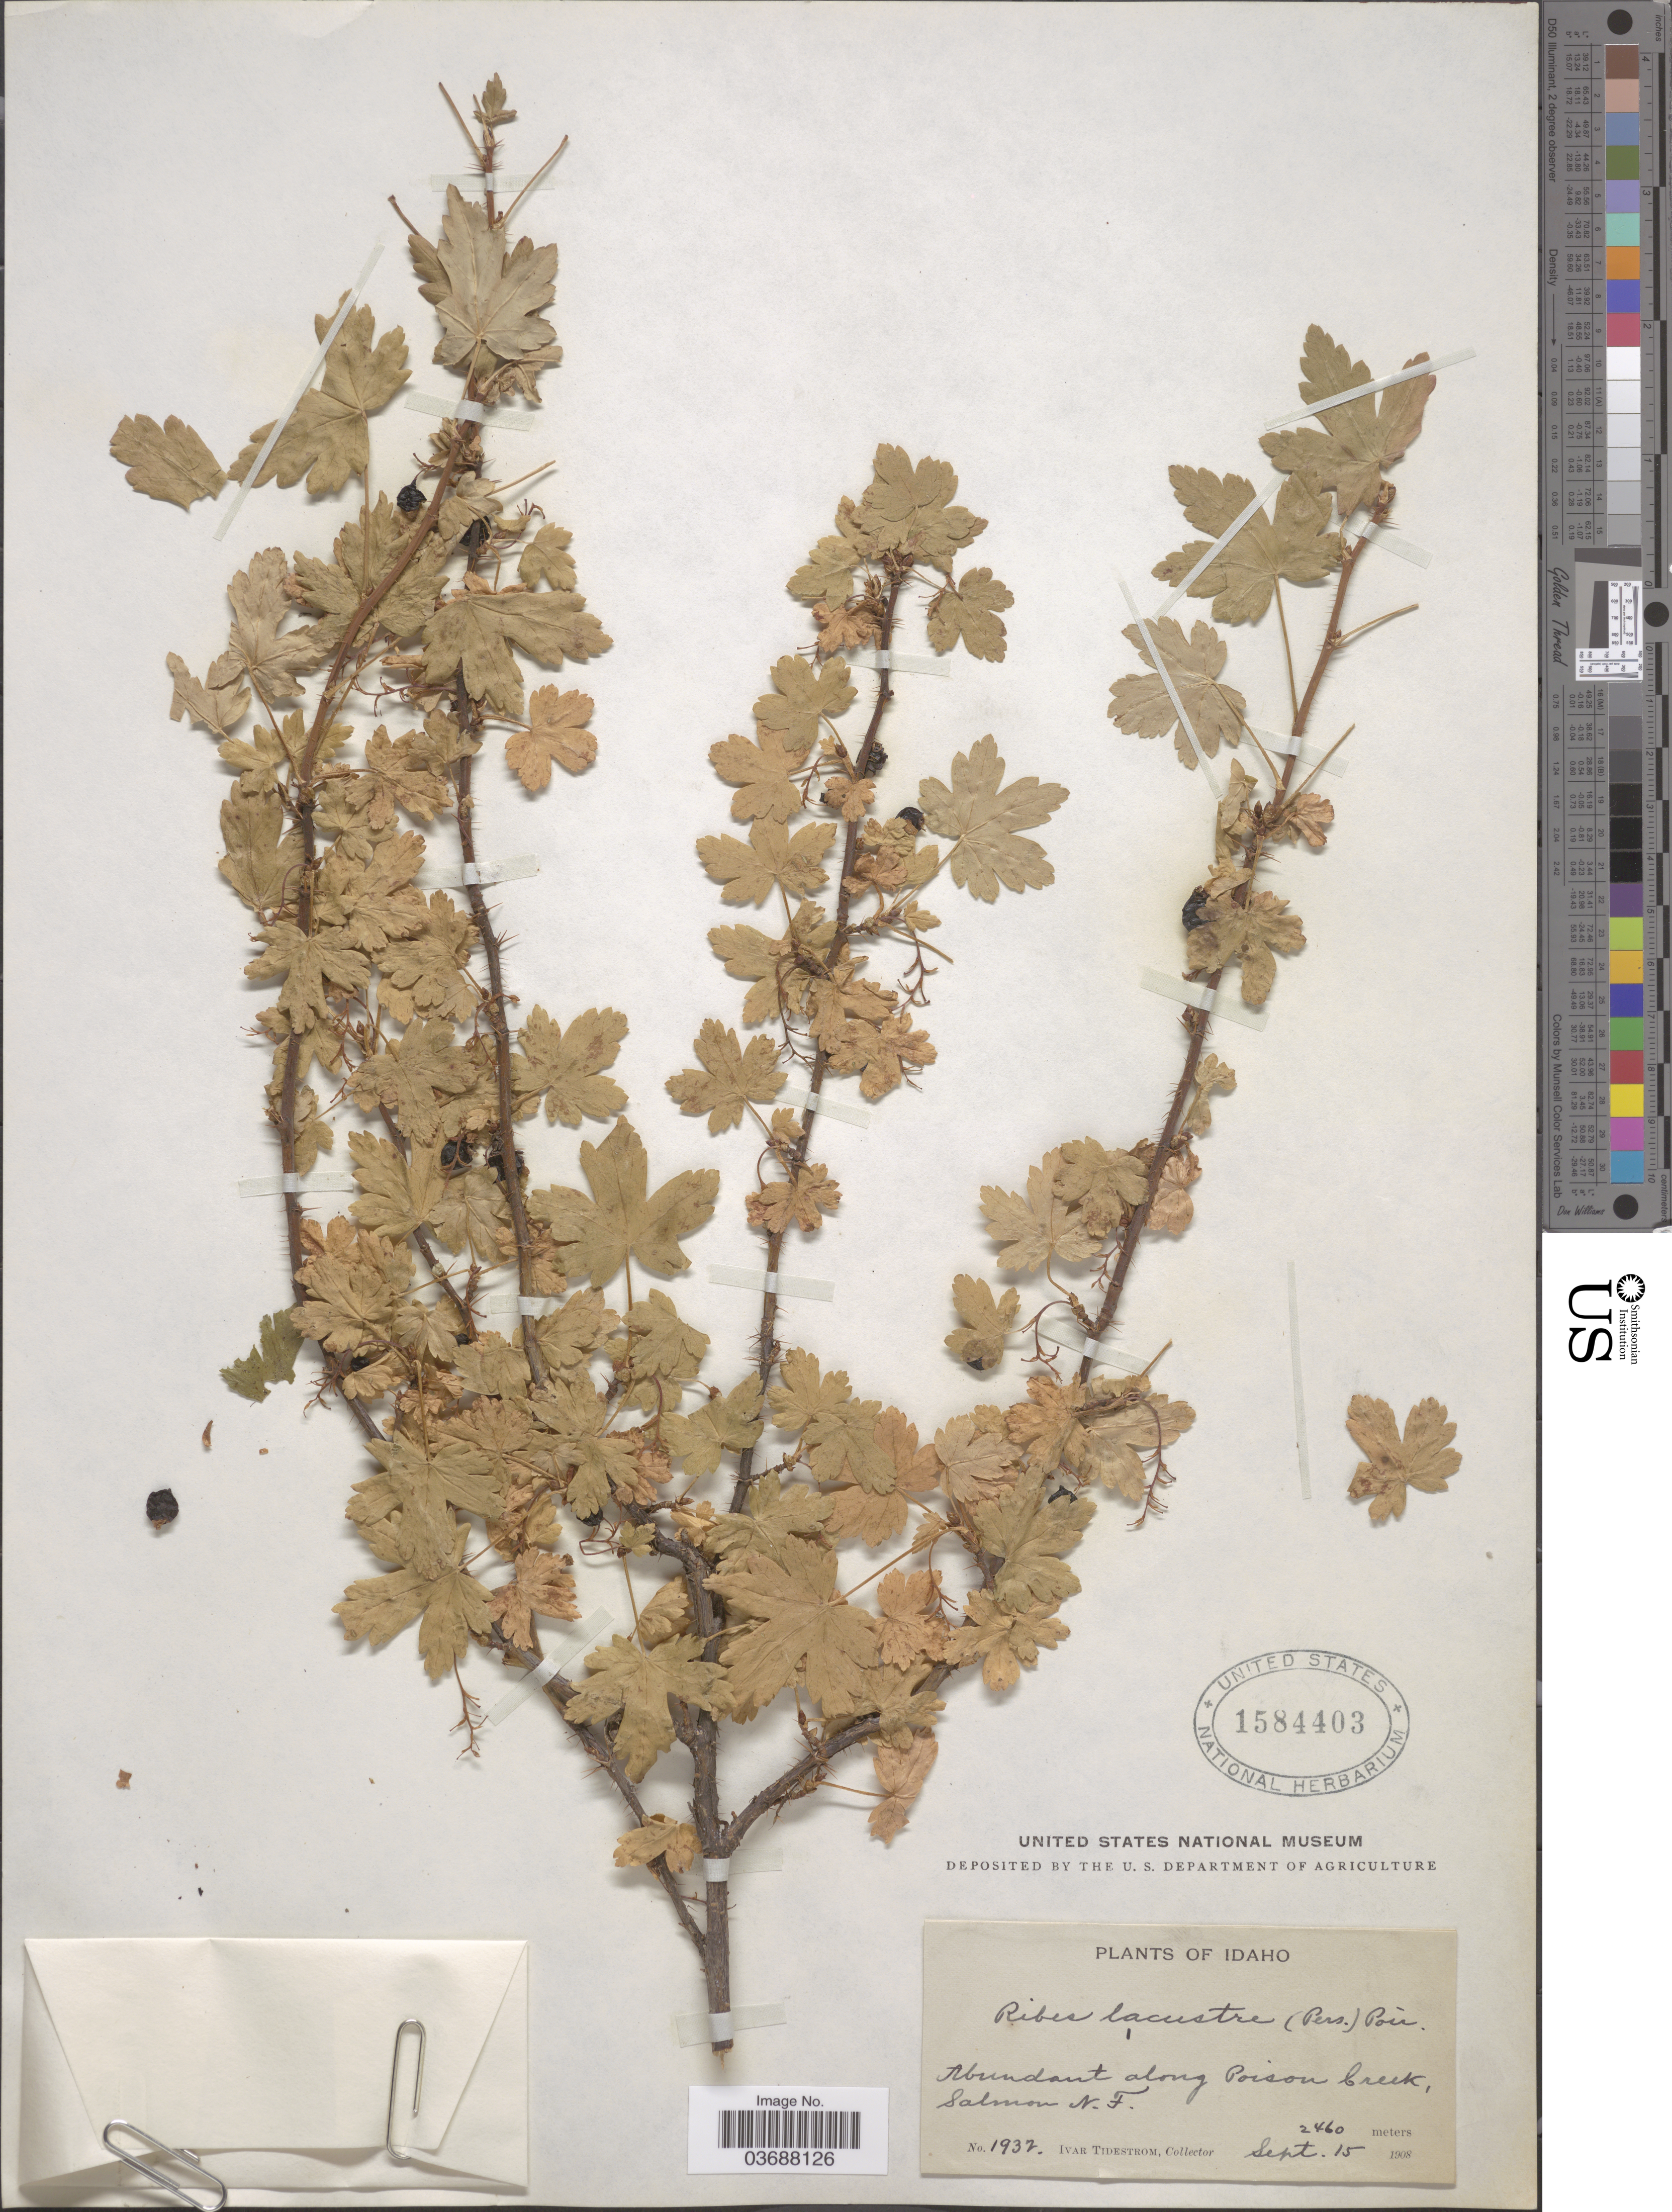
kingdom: Plantae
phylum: Tracheophyta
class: Magnoliopsida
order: Saxifragales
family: Grossulariaceae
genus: Ribes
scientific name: Ribes lacustre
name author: (Pers.) Poir.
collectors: I. F. Tidestrom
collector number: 1932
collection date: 1908-09-15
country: United States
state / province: Idaho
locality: Abundant along Poison Creek, Salmon N.F.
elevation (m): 2460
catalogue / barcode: US 1584403